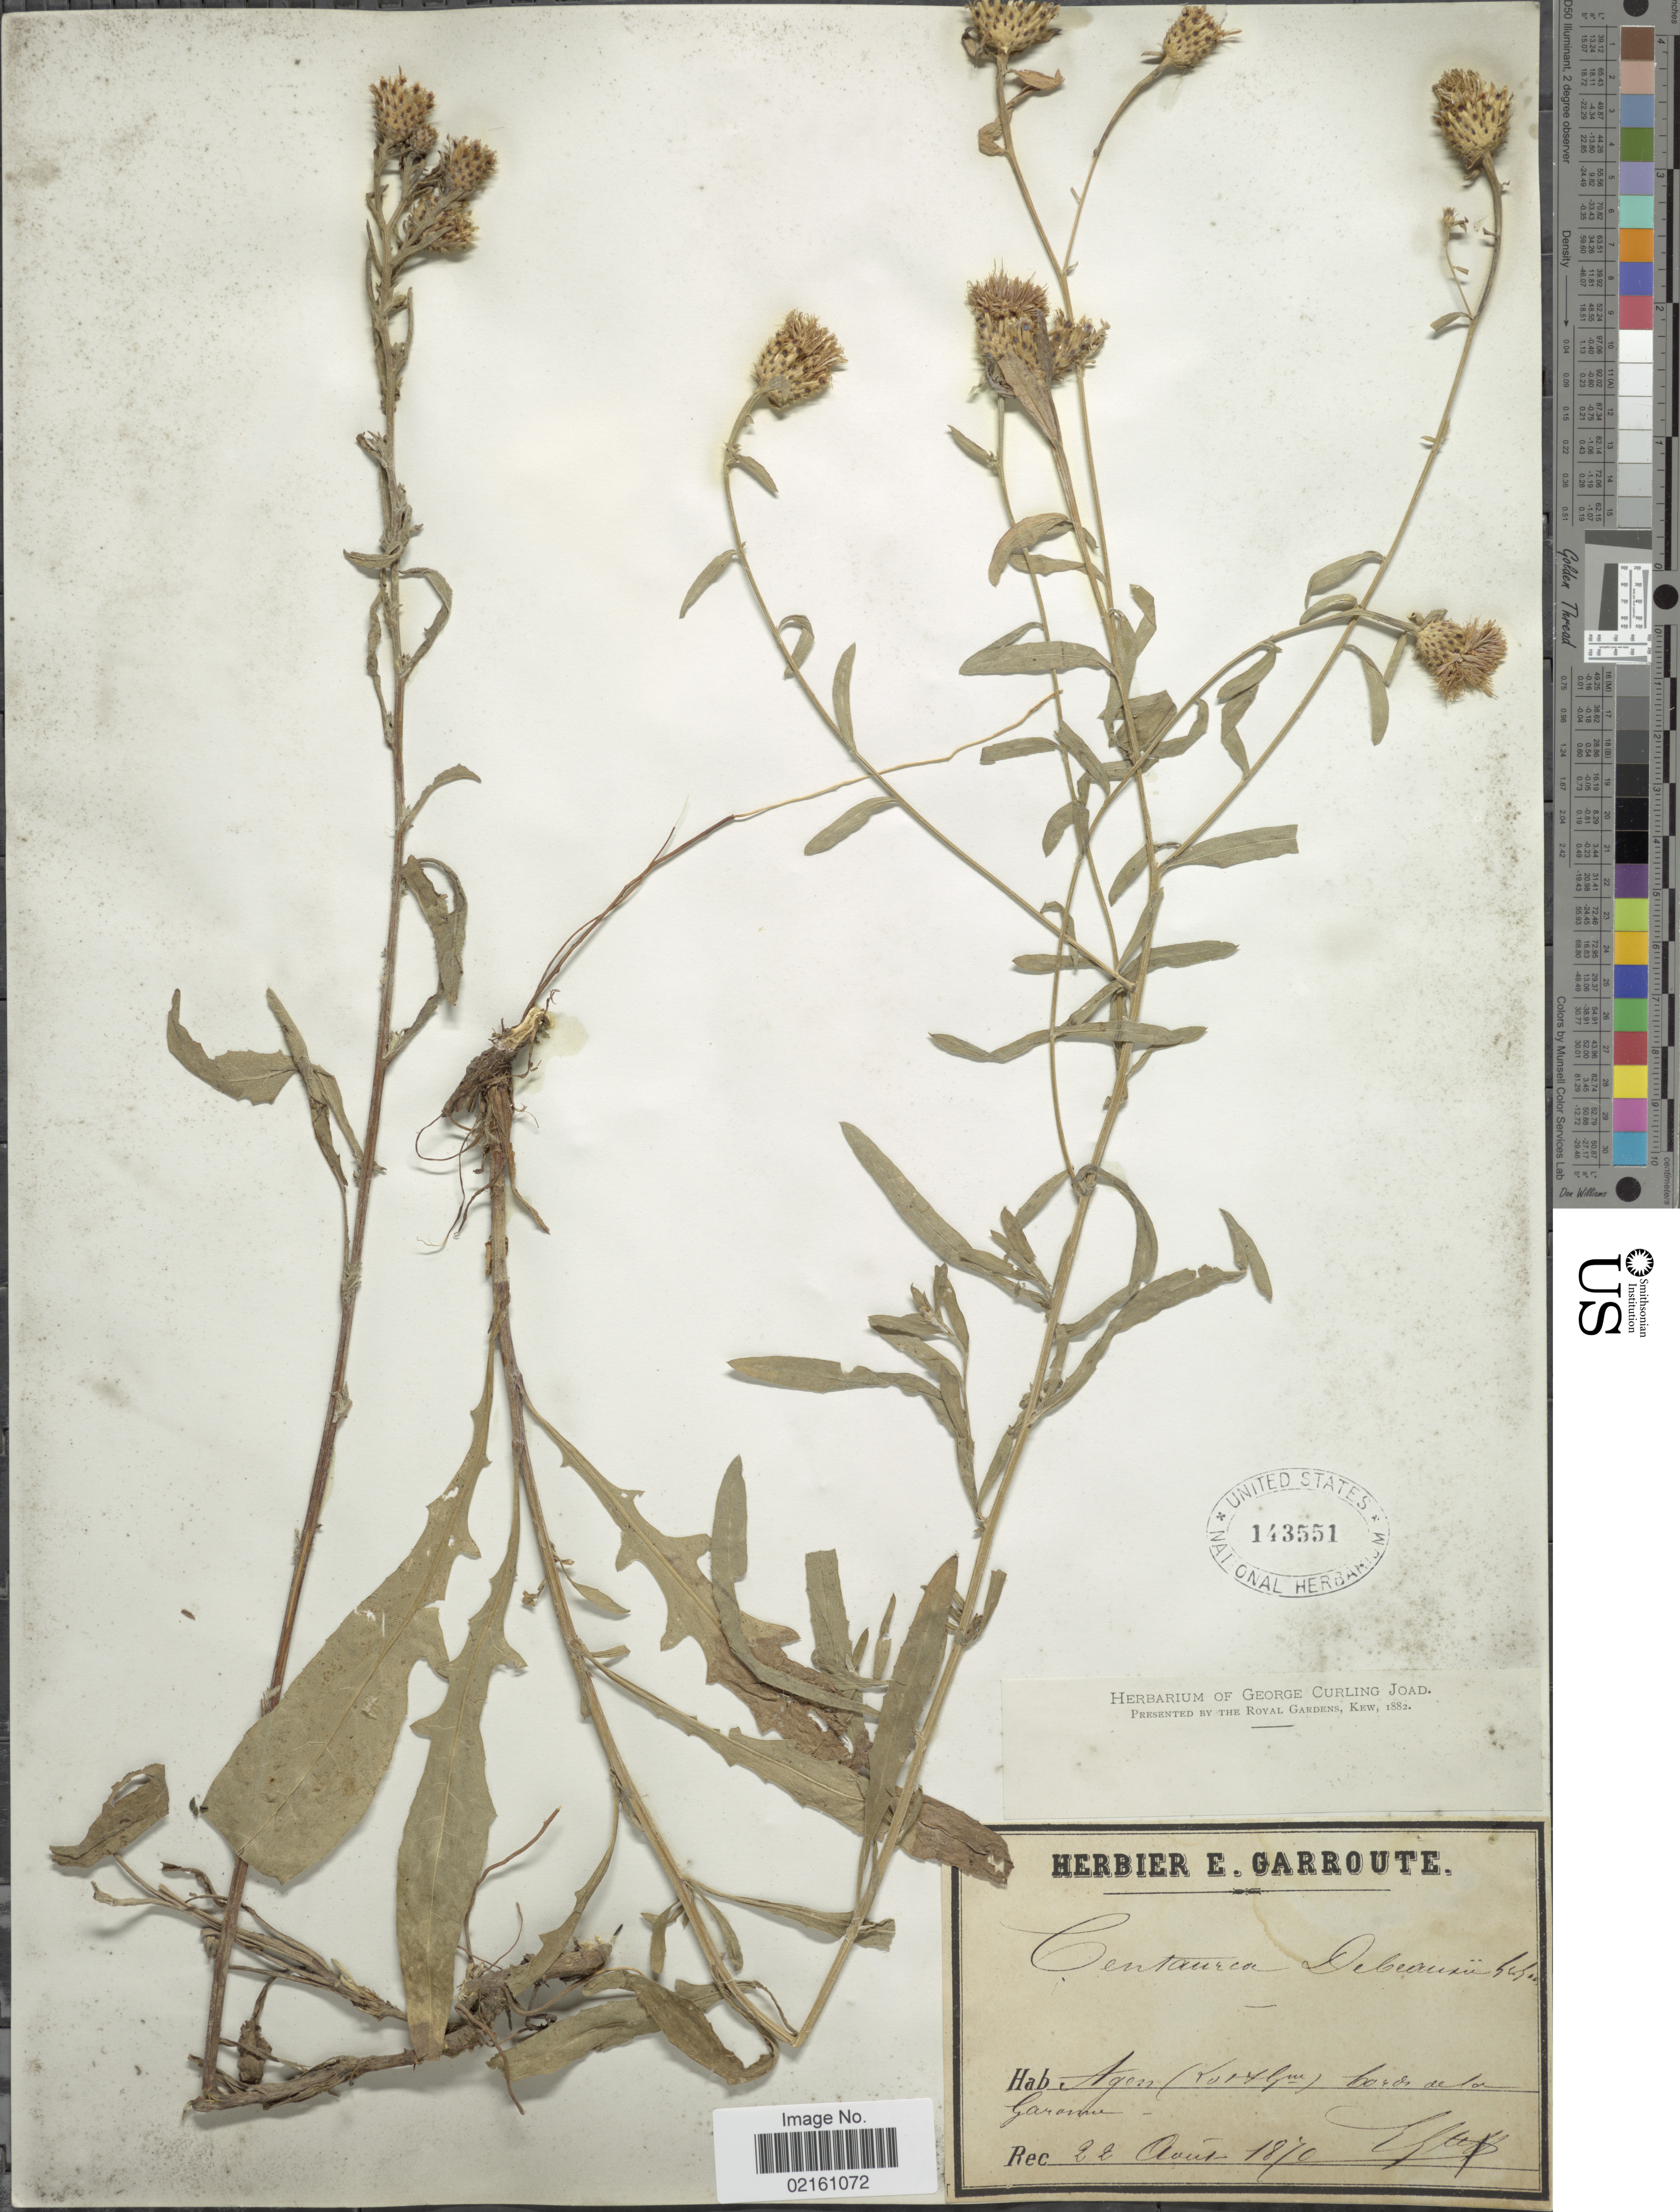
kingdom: Plantae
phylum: Tracheophyta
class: Magnoliopsida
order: Asterales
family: Asteraceae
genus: Centaurea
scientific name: Centaurea debeauxii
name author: Godr. & Gren.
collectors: E. Garroute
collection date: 1870-08-22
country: France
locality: Agon (Lost [illegible text]), brds de la Garamie [interpreted]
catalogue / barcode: US 143551